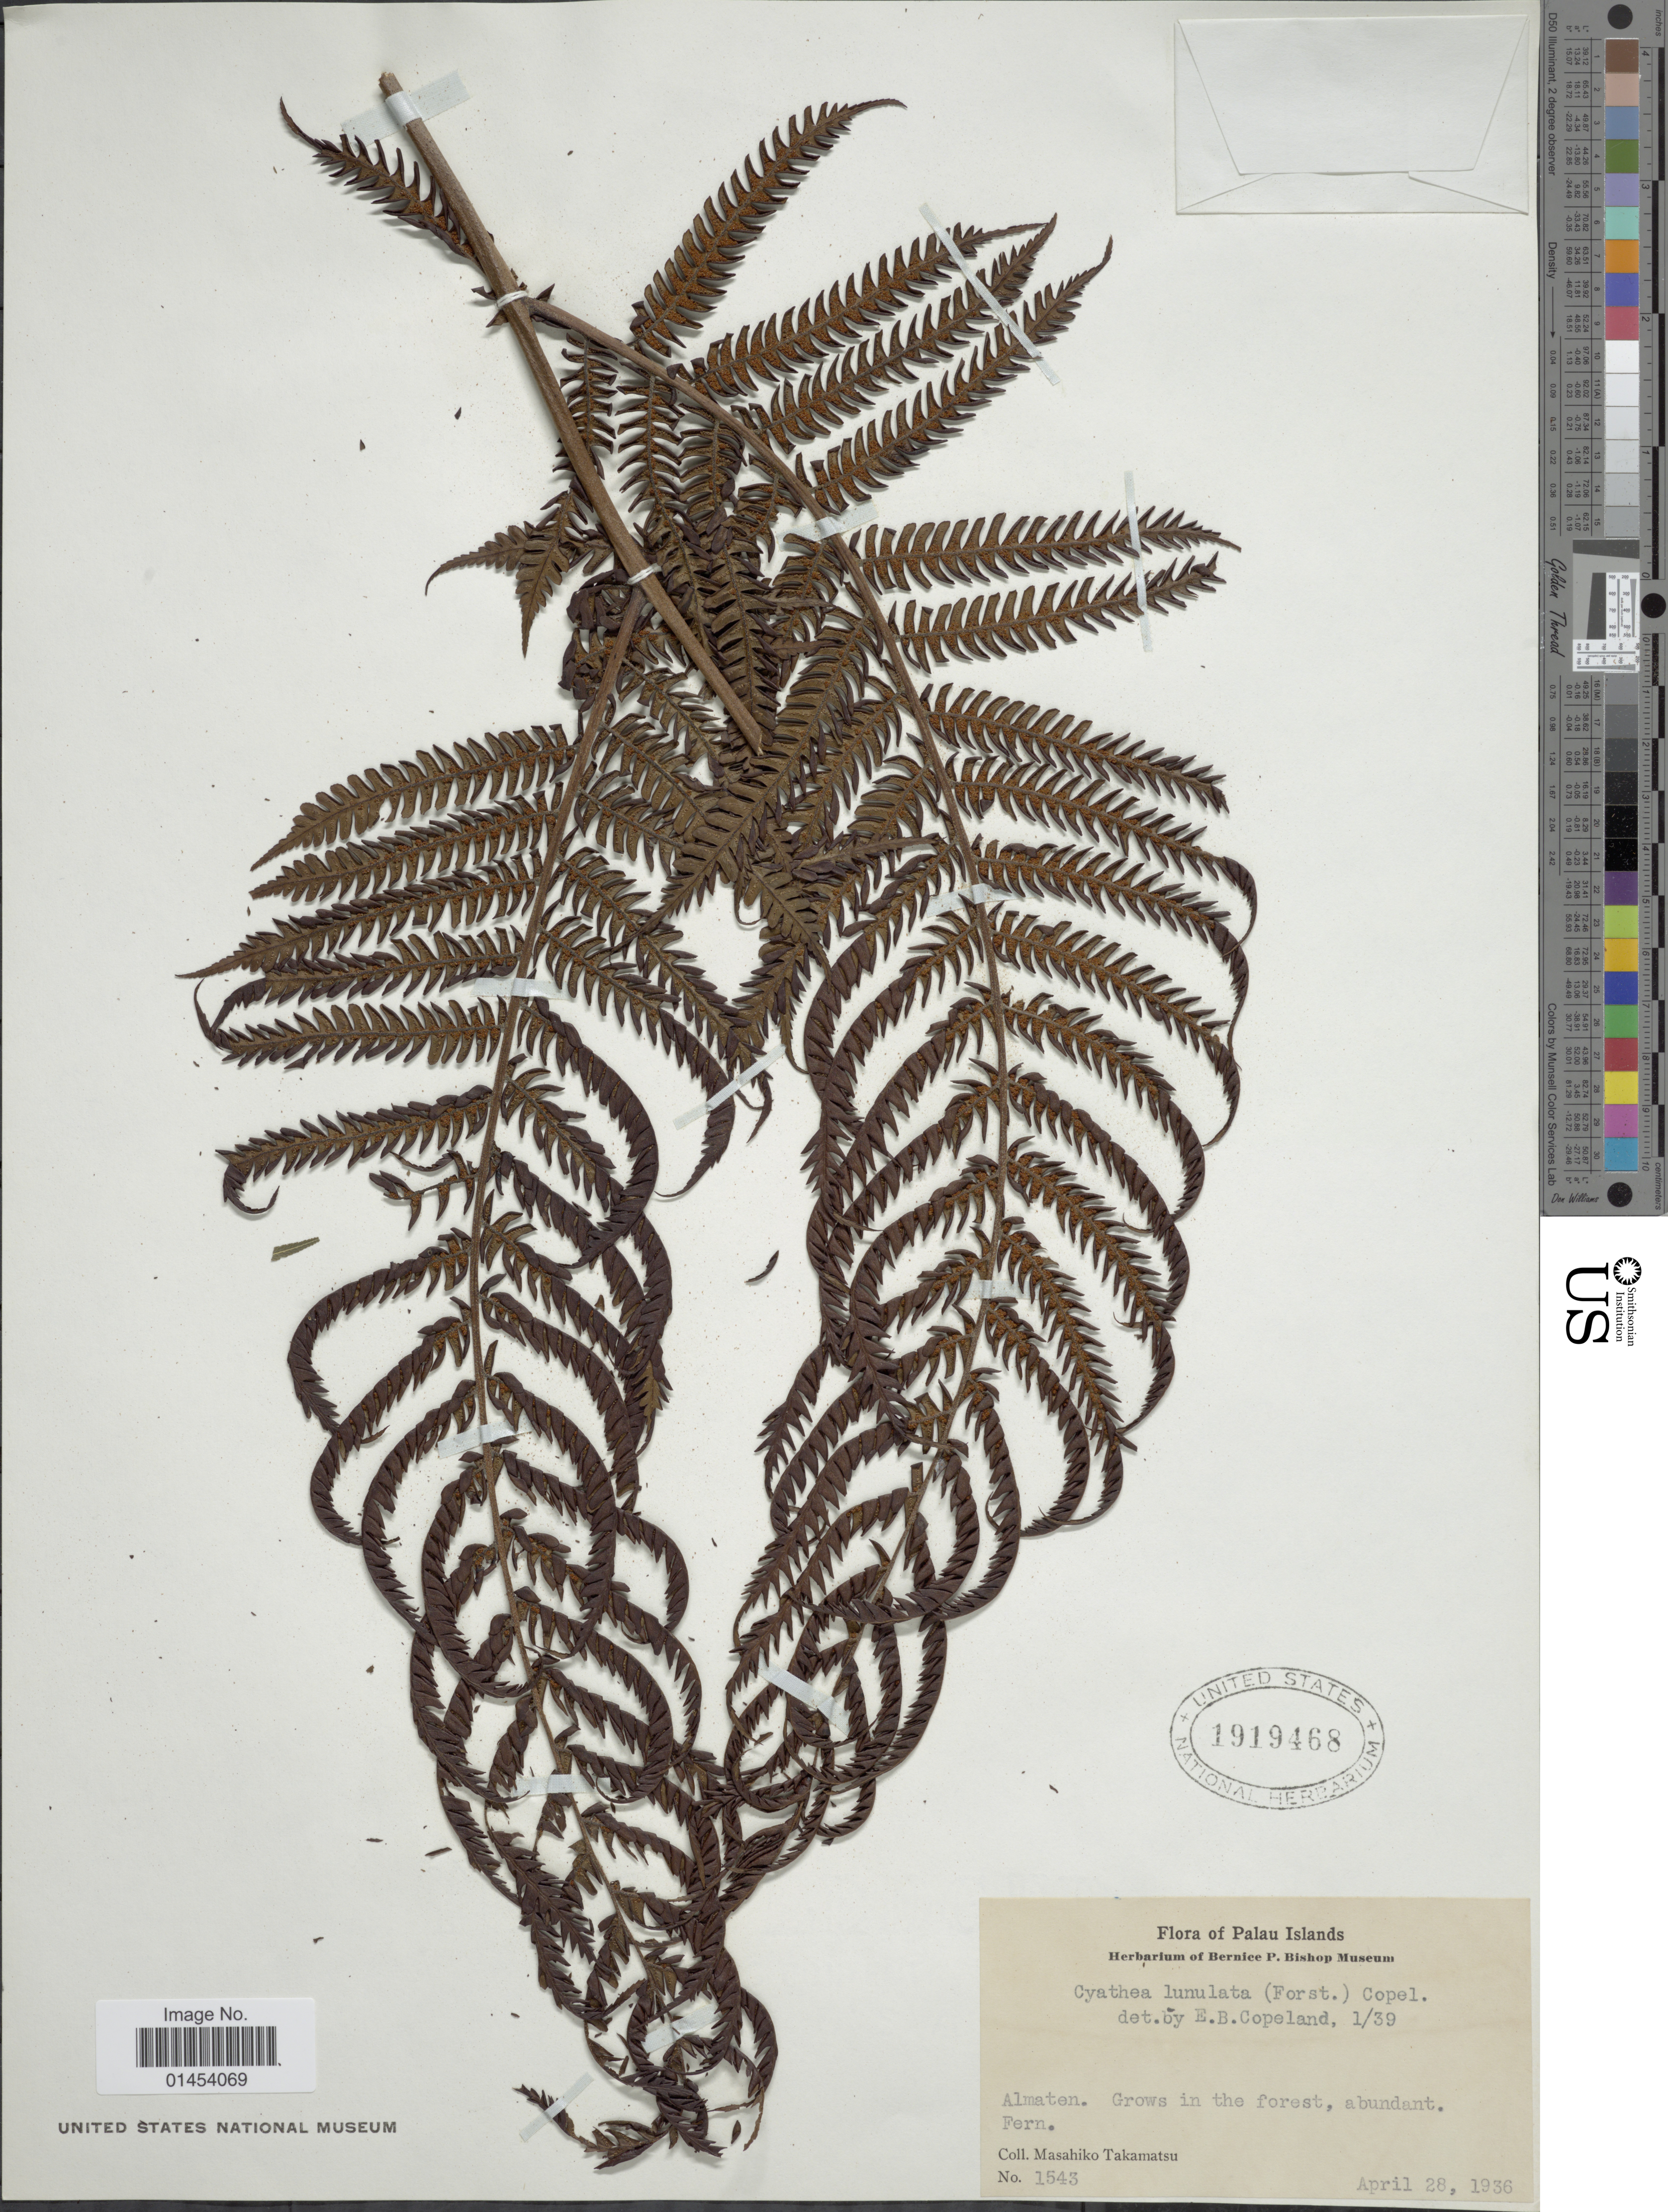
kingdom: Plantae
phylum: Tracheophyta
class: Polypodiopsida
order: Cyatheales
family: Cyatheaceae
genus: Cyathea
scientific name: Cyathea lunulata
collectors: M. Takamatsu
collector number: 1543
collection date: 1936-04-28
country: Palau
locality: Palau Islands. Almaten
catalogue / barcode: US 1919468